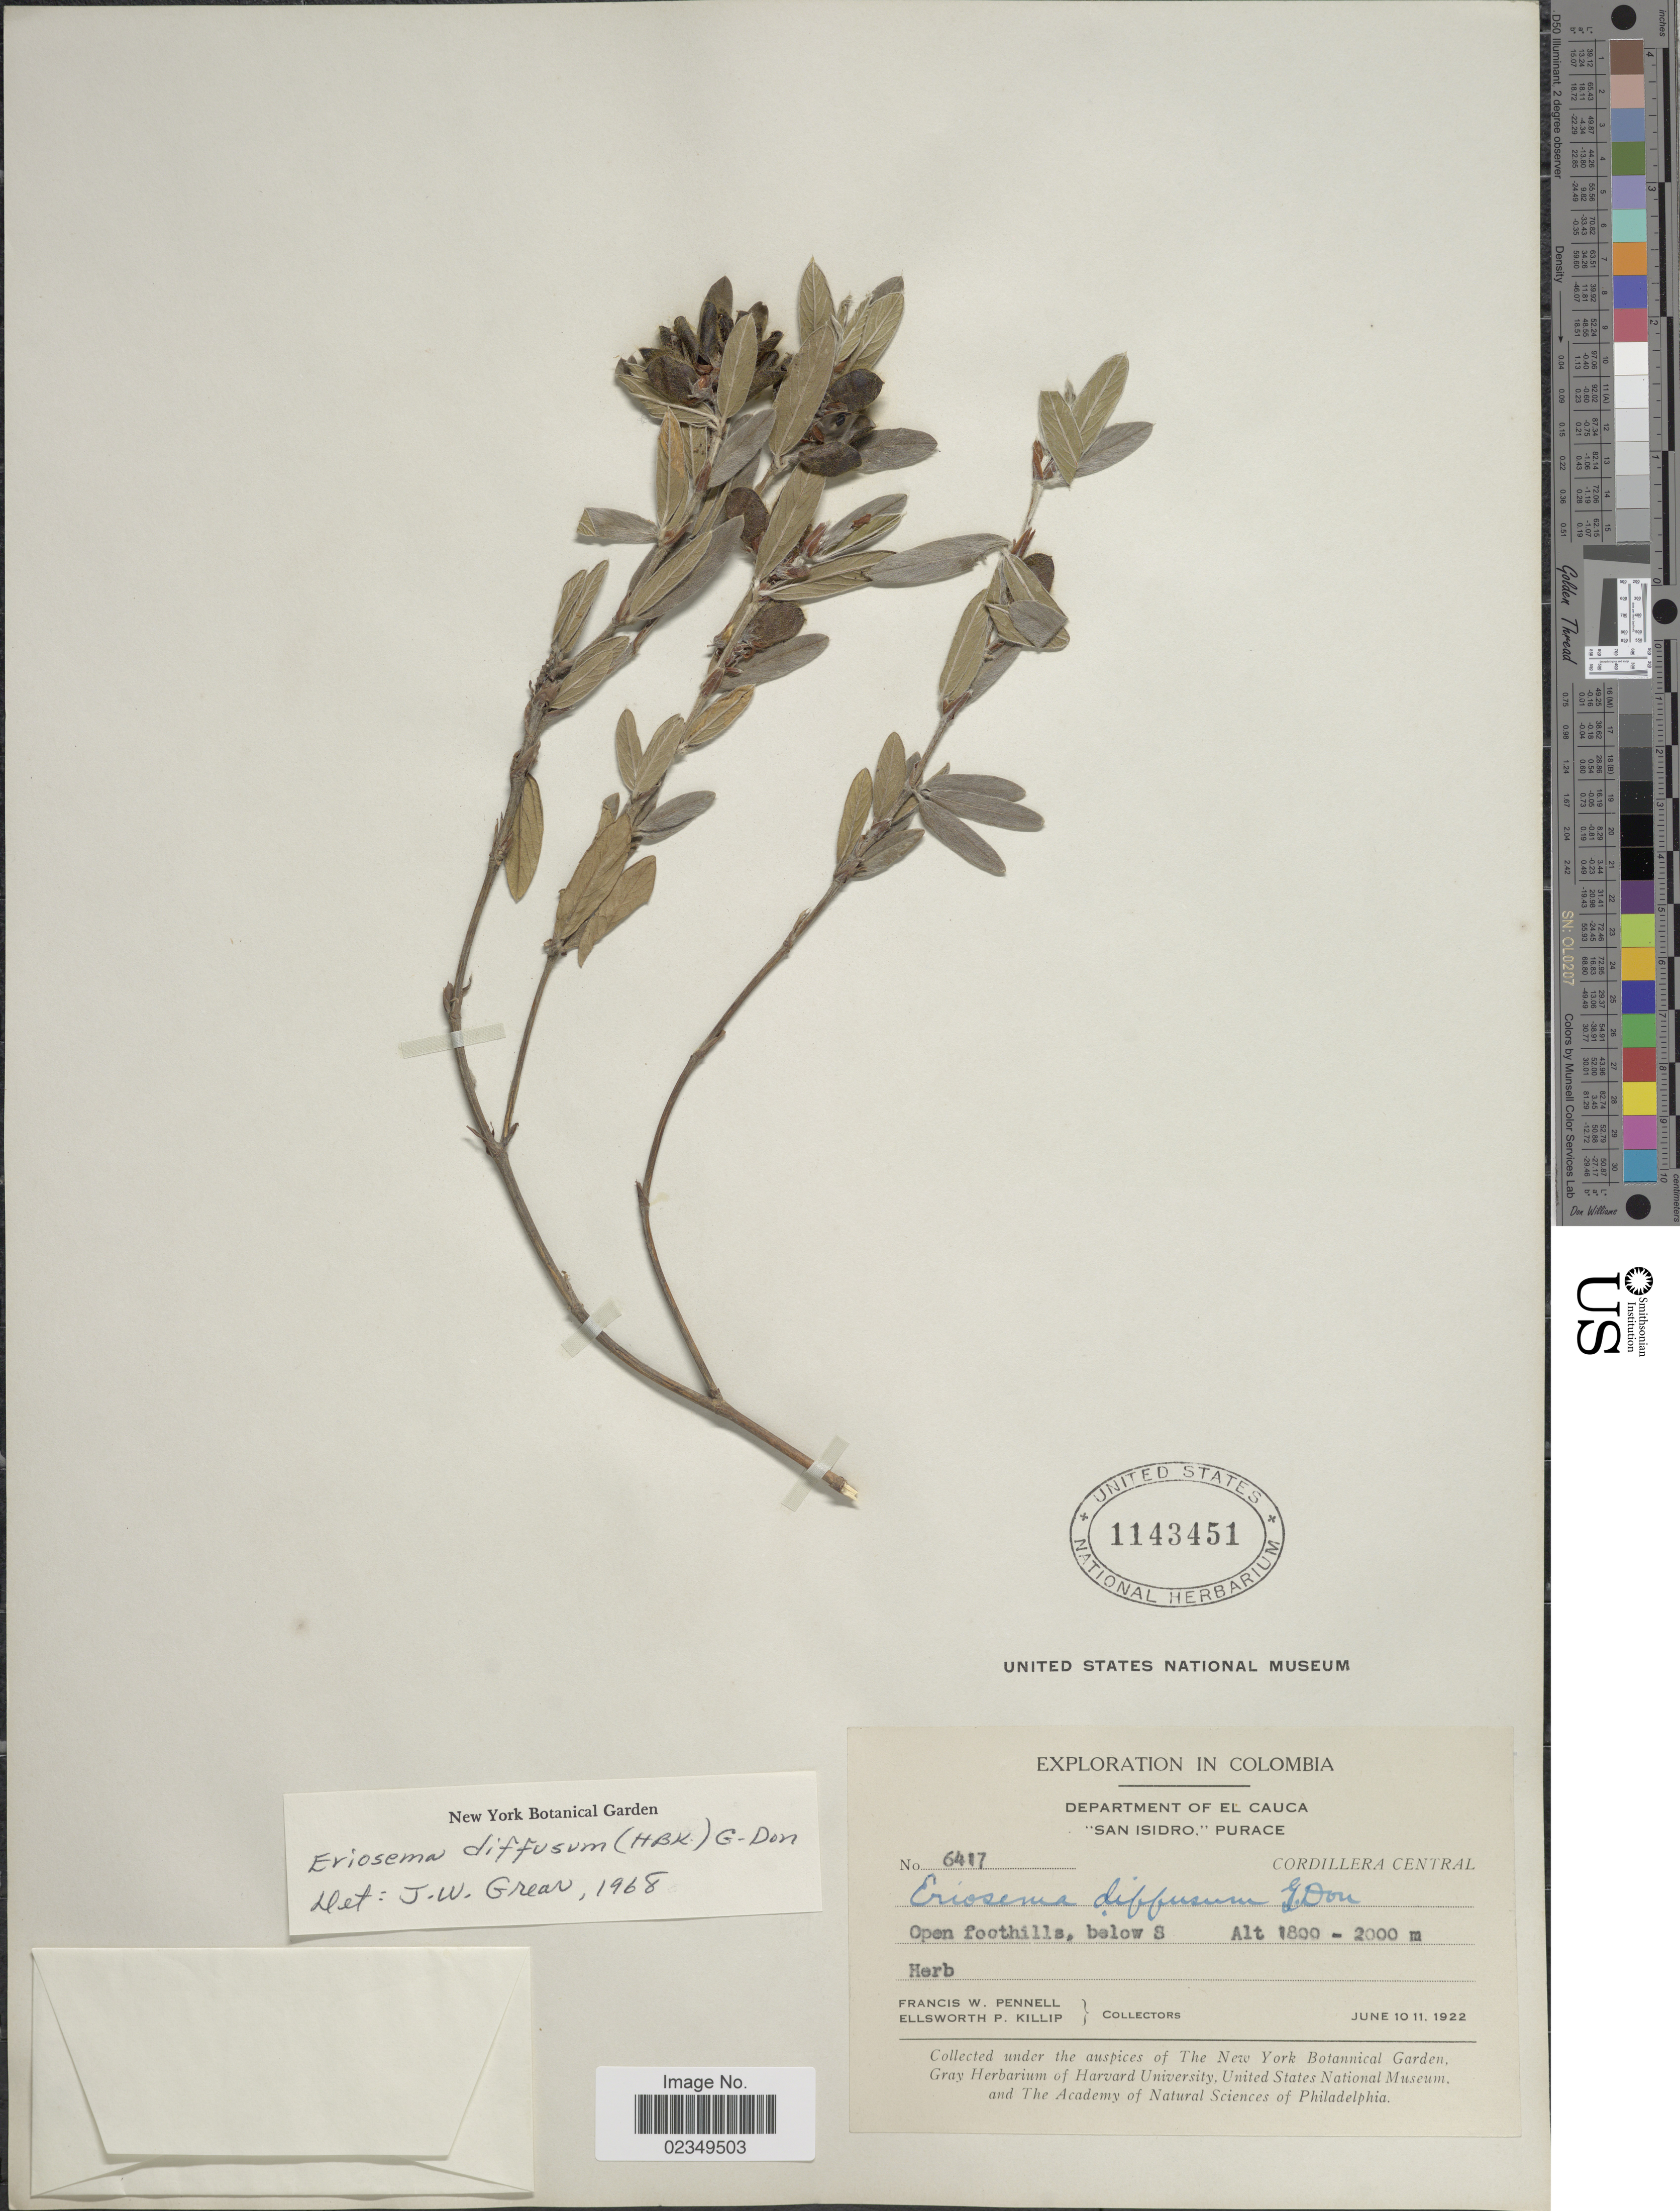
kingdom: Plantae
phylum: Tracheophyta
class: Magnoliopsida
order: Fabales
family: Fabaceae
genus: Eriosema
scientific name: Eriosema diffusum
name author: (Kunth) G. Don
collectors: F. W. Pennell & E. P. Killip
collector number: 6417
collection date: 1922-06-10/1922-06-11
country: Colombia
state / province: Cauca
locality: San Isidro,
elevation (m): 1800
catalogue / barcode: US 1143451